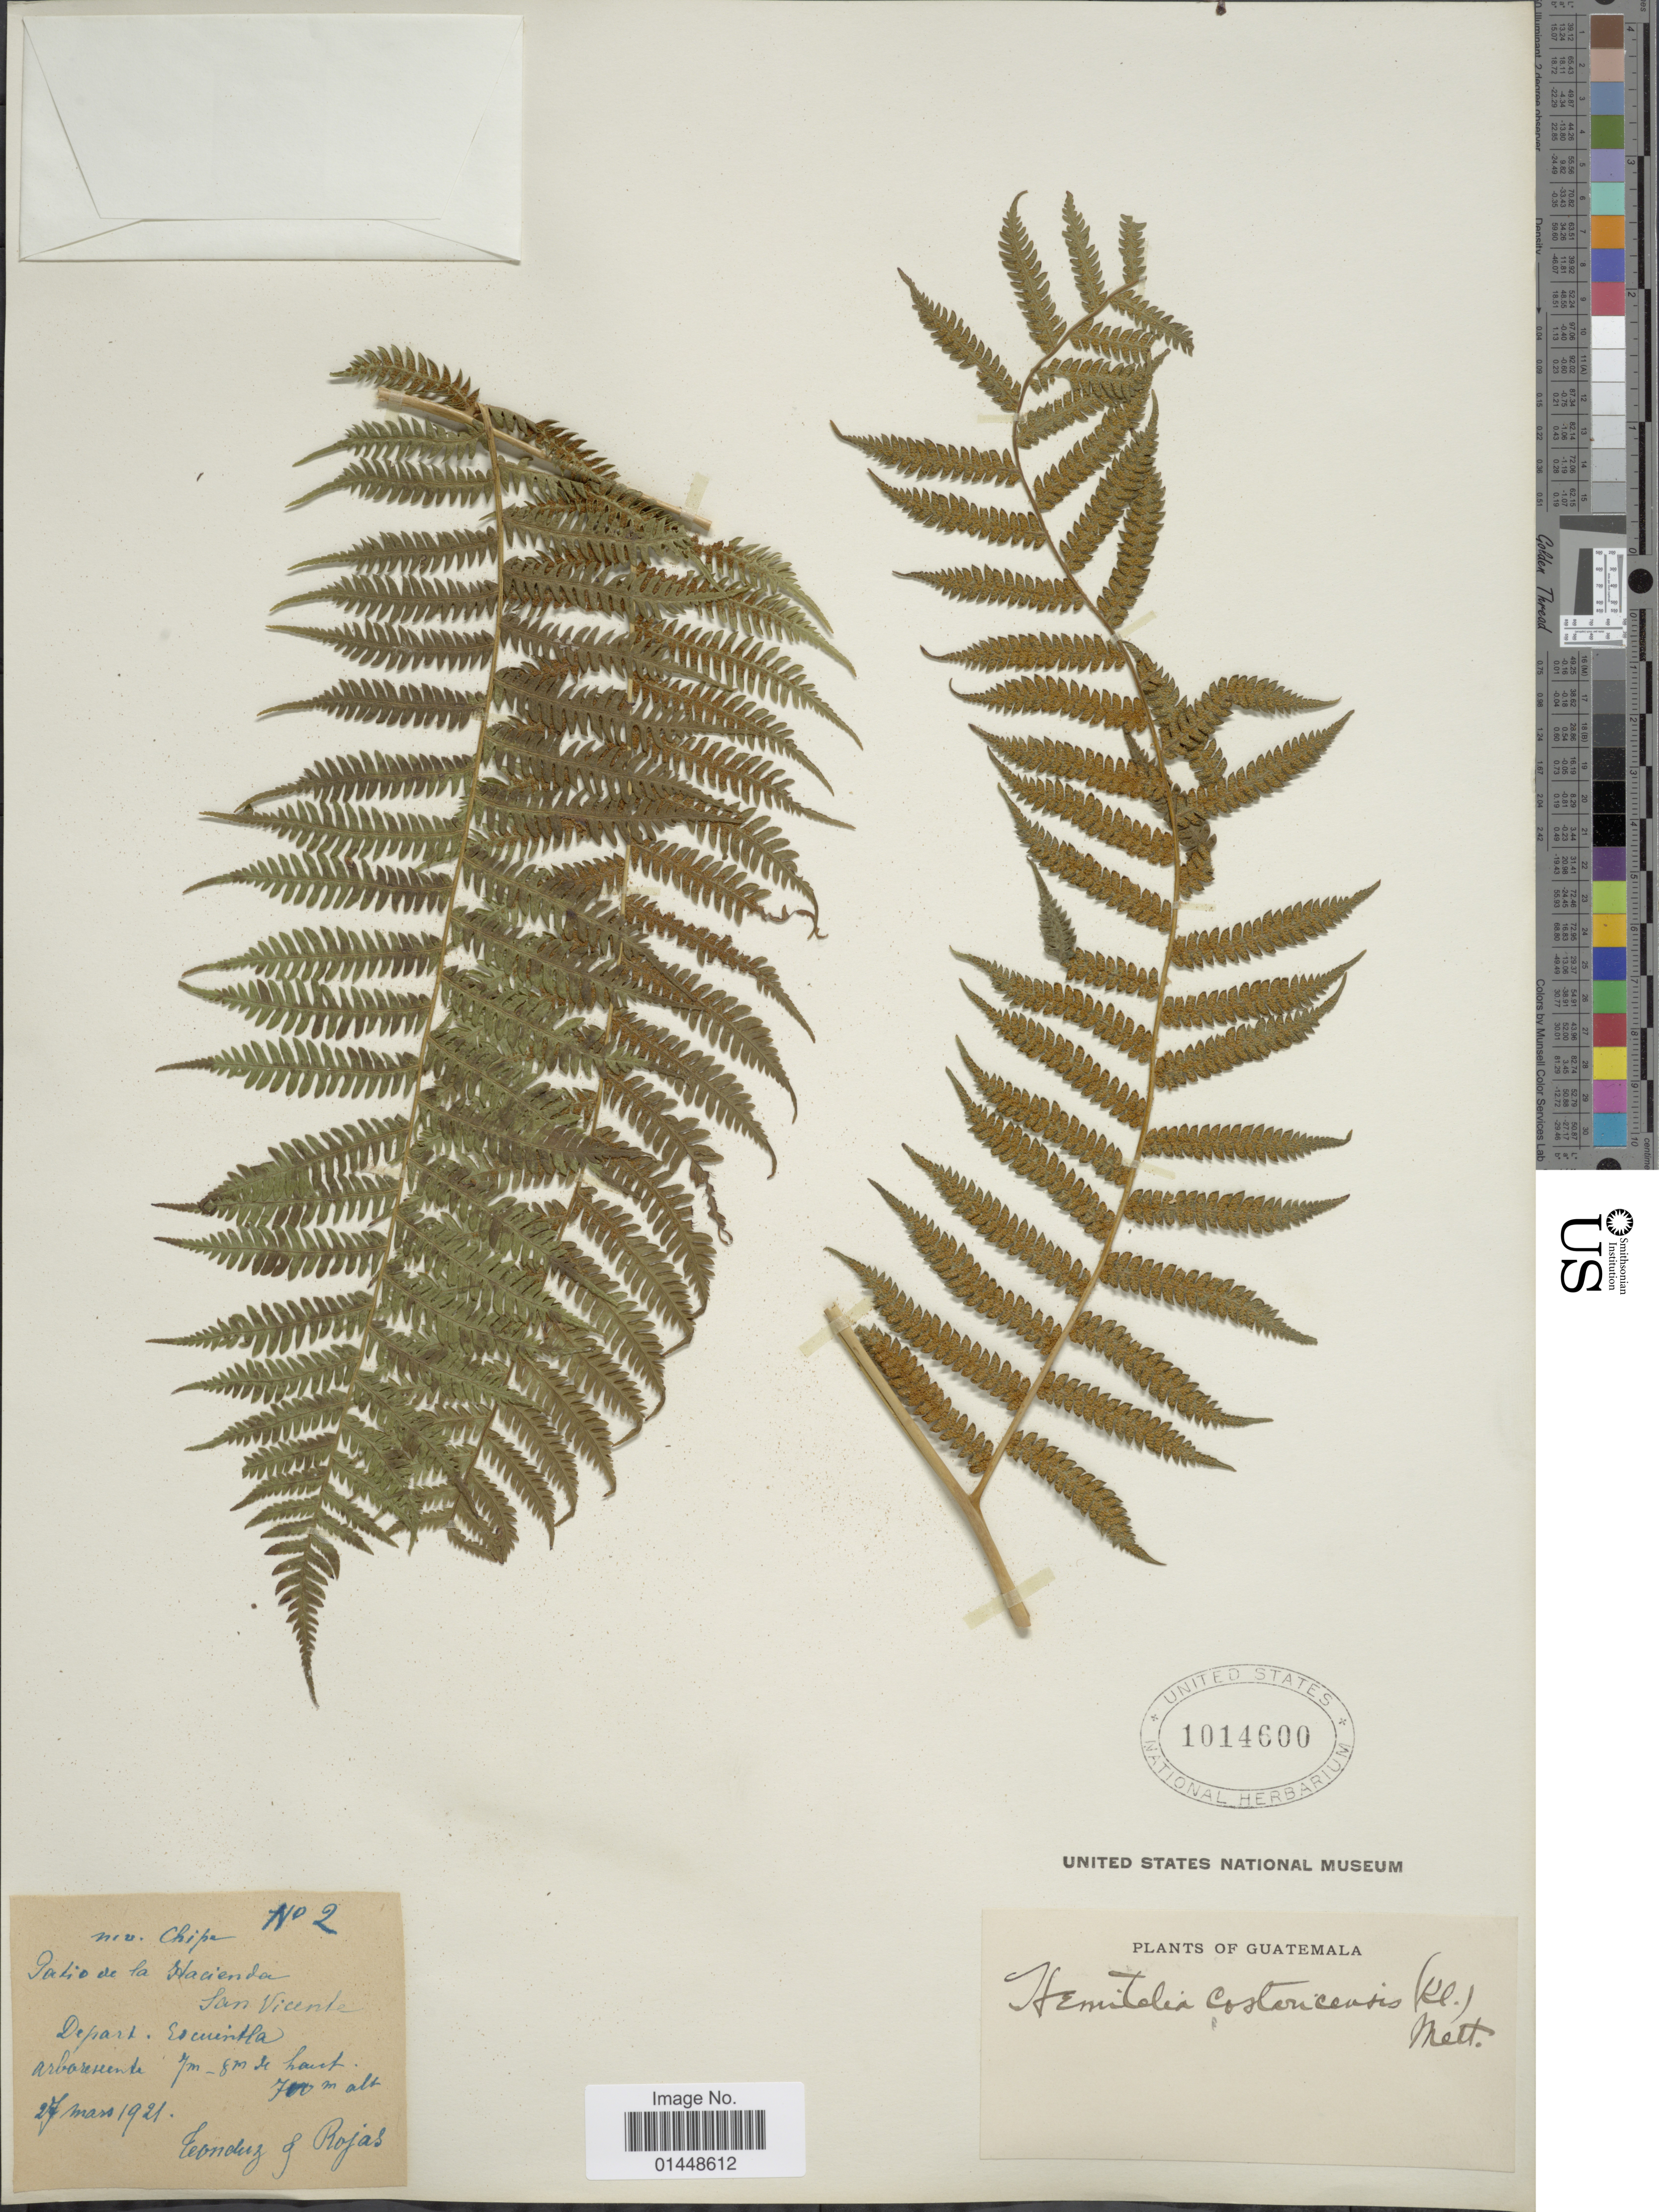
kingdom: Plantae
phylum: Tracheophyta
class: Polypodiopsida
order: Cyatheales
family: Cyatheaceae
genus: Cyathea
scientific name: Cyathea costaricensis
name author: (Kuhn) Domin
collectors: A. Tonduz & Rojas, --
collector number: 2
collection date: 1921-03-27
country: Guatemala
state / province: Escuintla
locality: Palio de la Hacienda, San Vicente. Depart. Escuintla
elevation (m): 700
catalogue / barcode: US 1014600